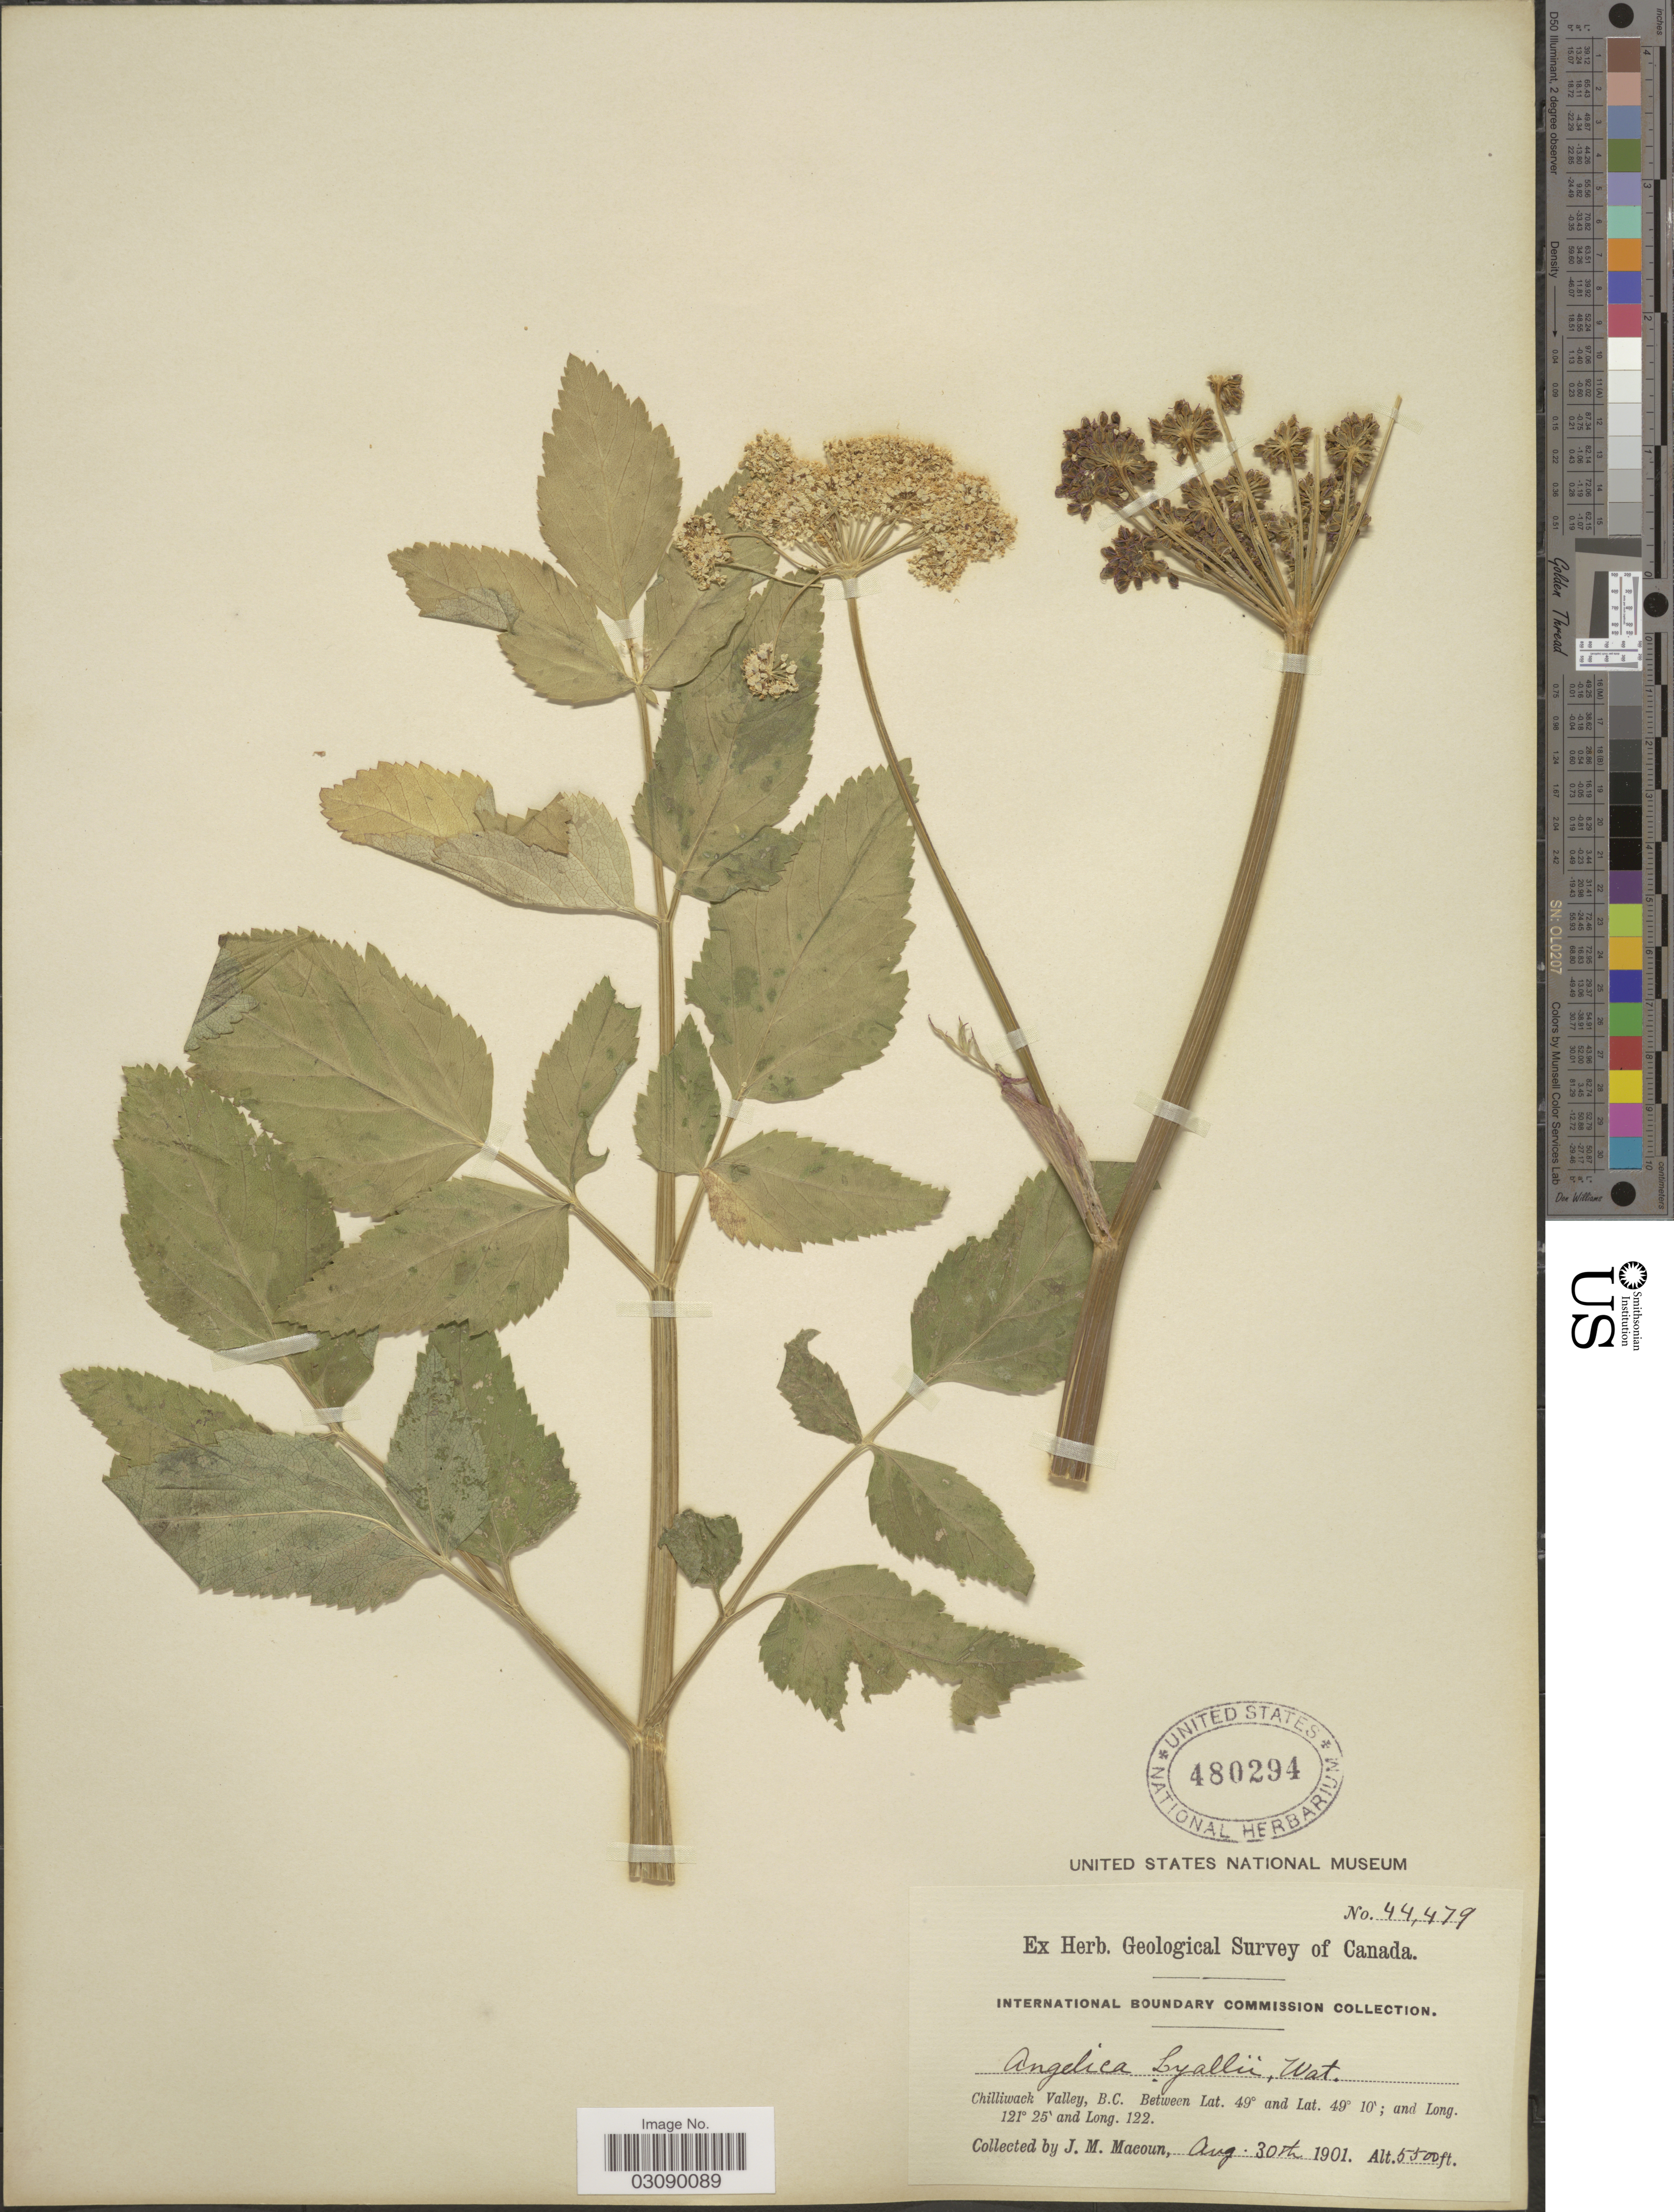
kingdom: Plantae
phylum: Tracheophyta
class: Magnoliopsida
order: Apiales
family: Apiaceae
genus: Angelica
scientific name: Angelica arguta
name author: Nutt.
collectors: J. Macoun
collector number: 44479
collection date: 1901-08-30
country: Canada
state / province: British Columbia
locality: Chilliwack Valley.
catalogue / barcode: US 480294